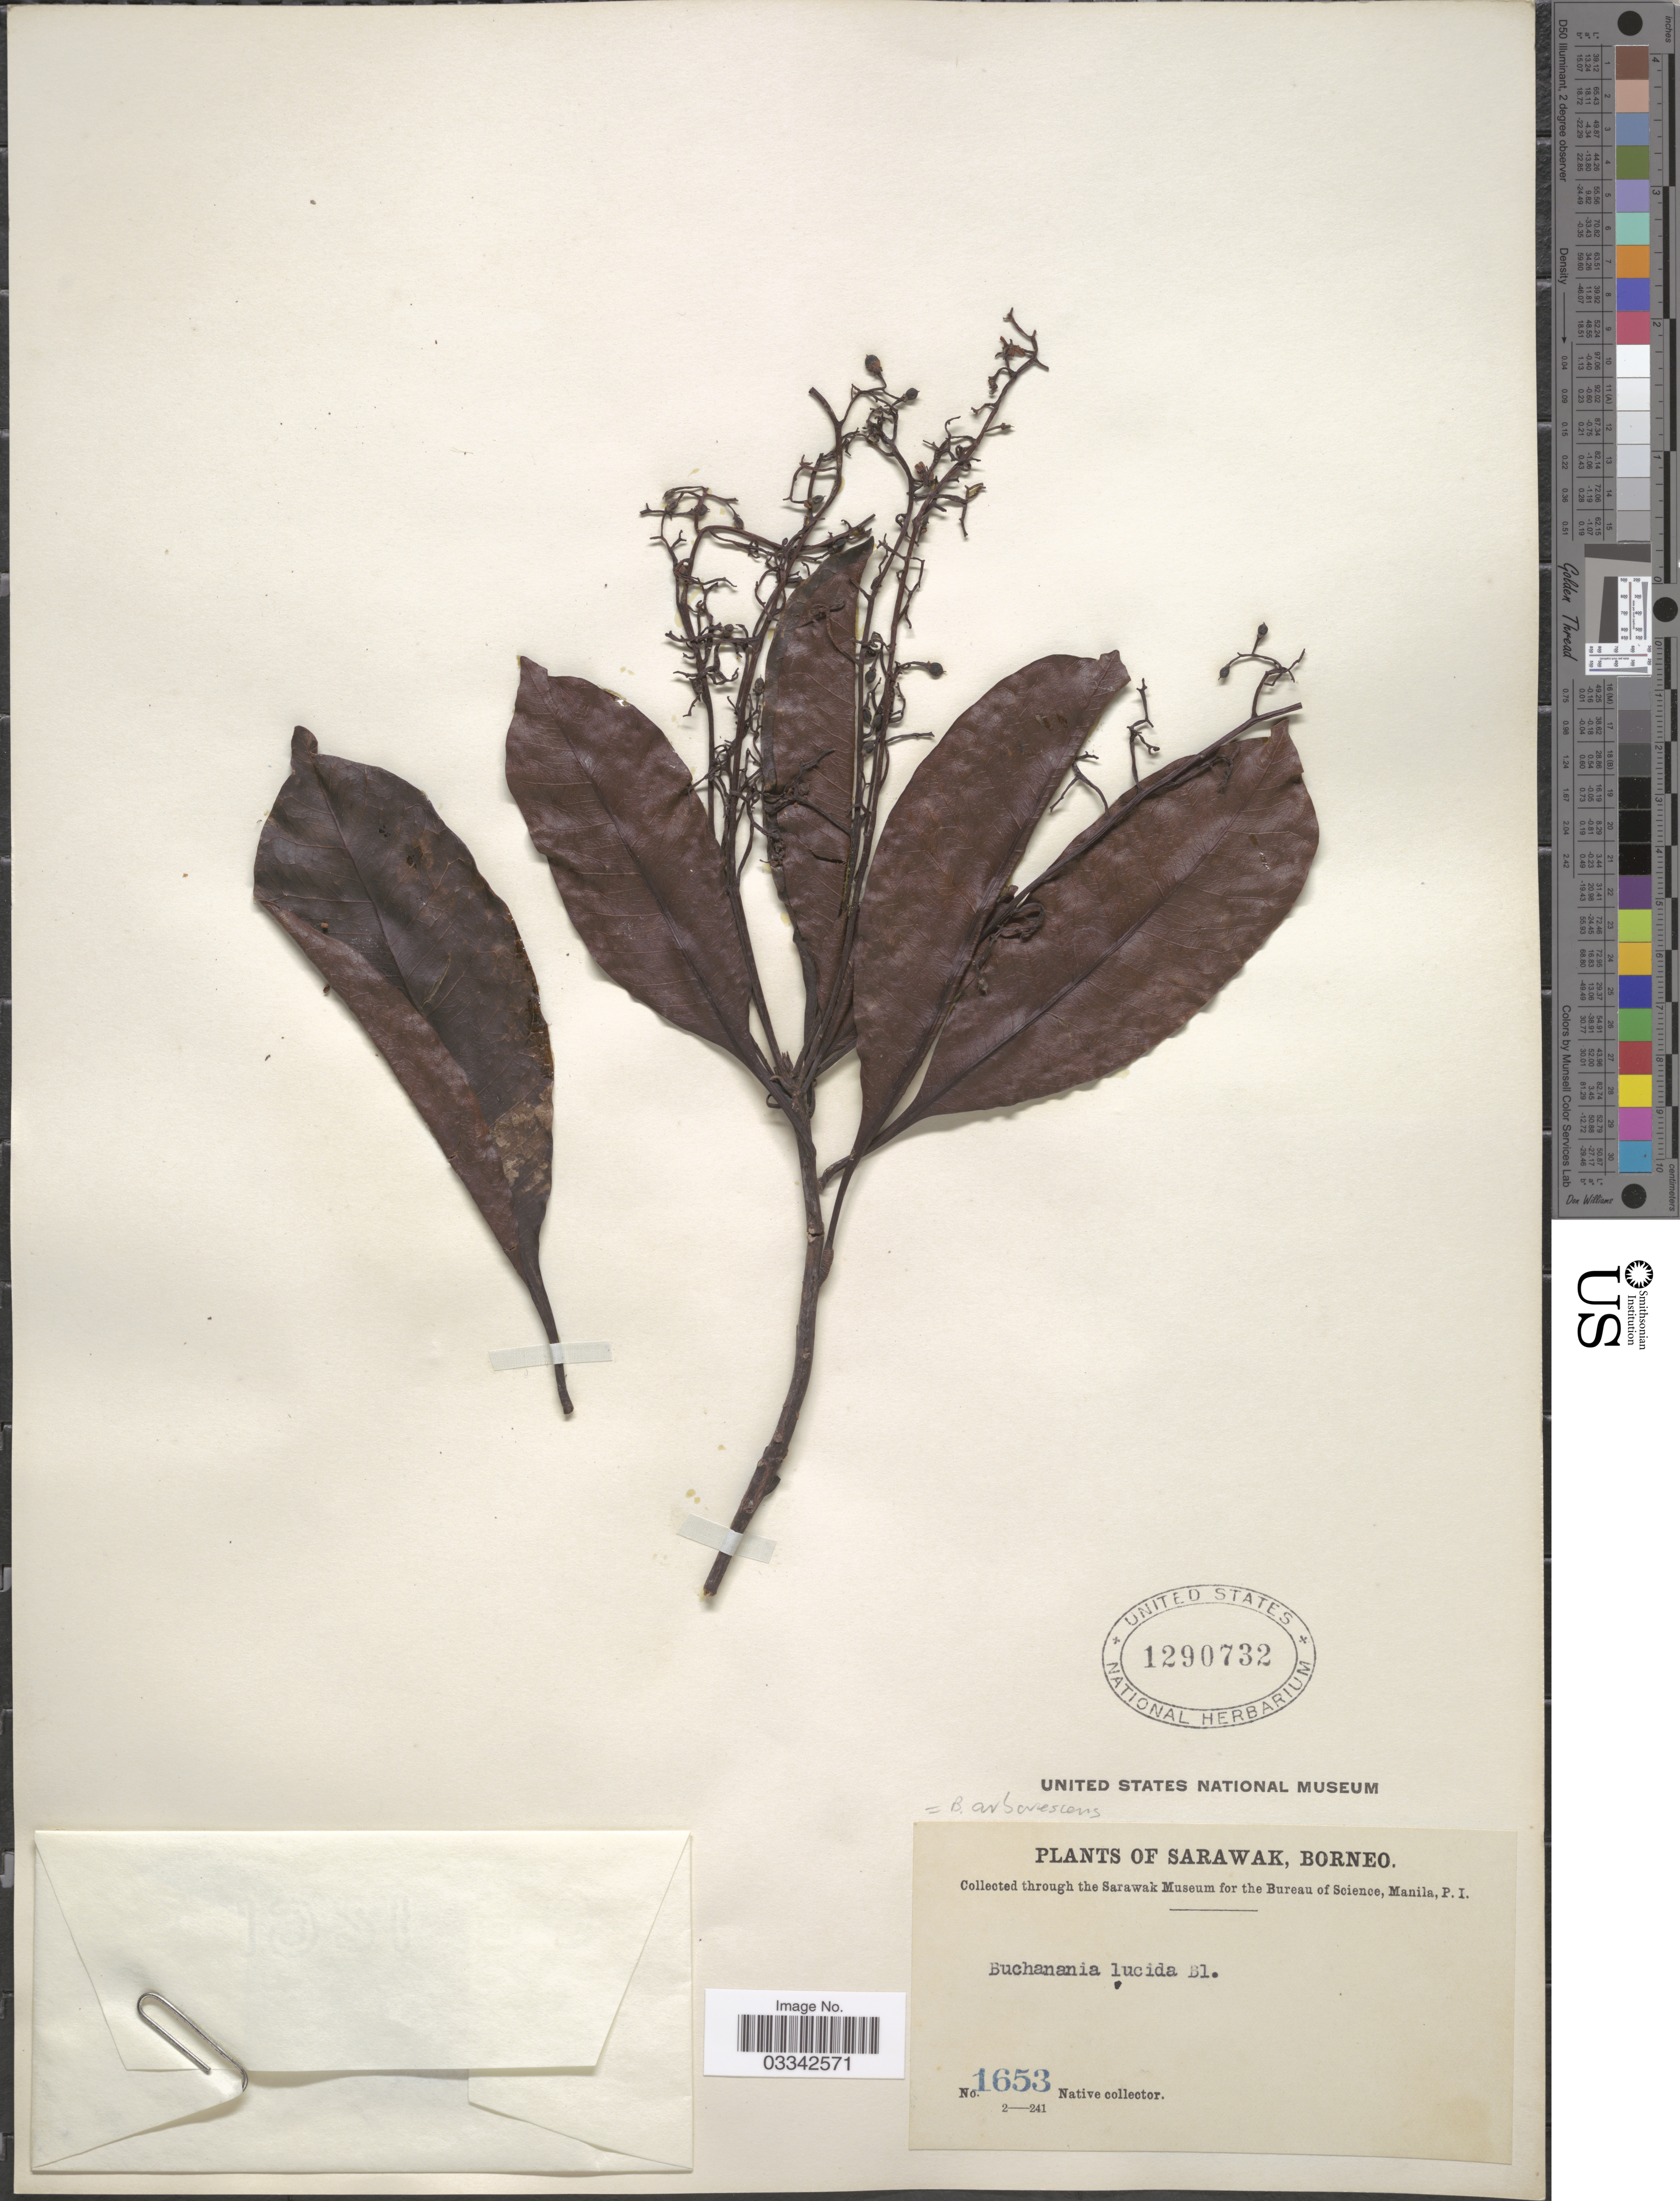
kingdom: Plantae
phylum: Tracheophyta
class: Magnoliopsida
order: Sapindales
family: Anacardiaceae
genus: Buchanania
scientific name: Buchanania arborescens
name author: (Blume) Blume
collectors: Native collector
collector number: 1653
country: Malaysia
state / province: Sarawak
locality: Borneo.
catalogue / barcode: US 1290732